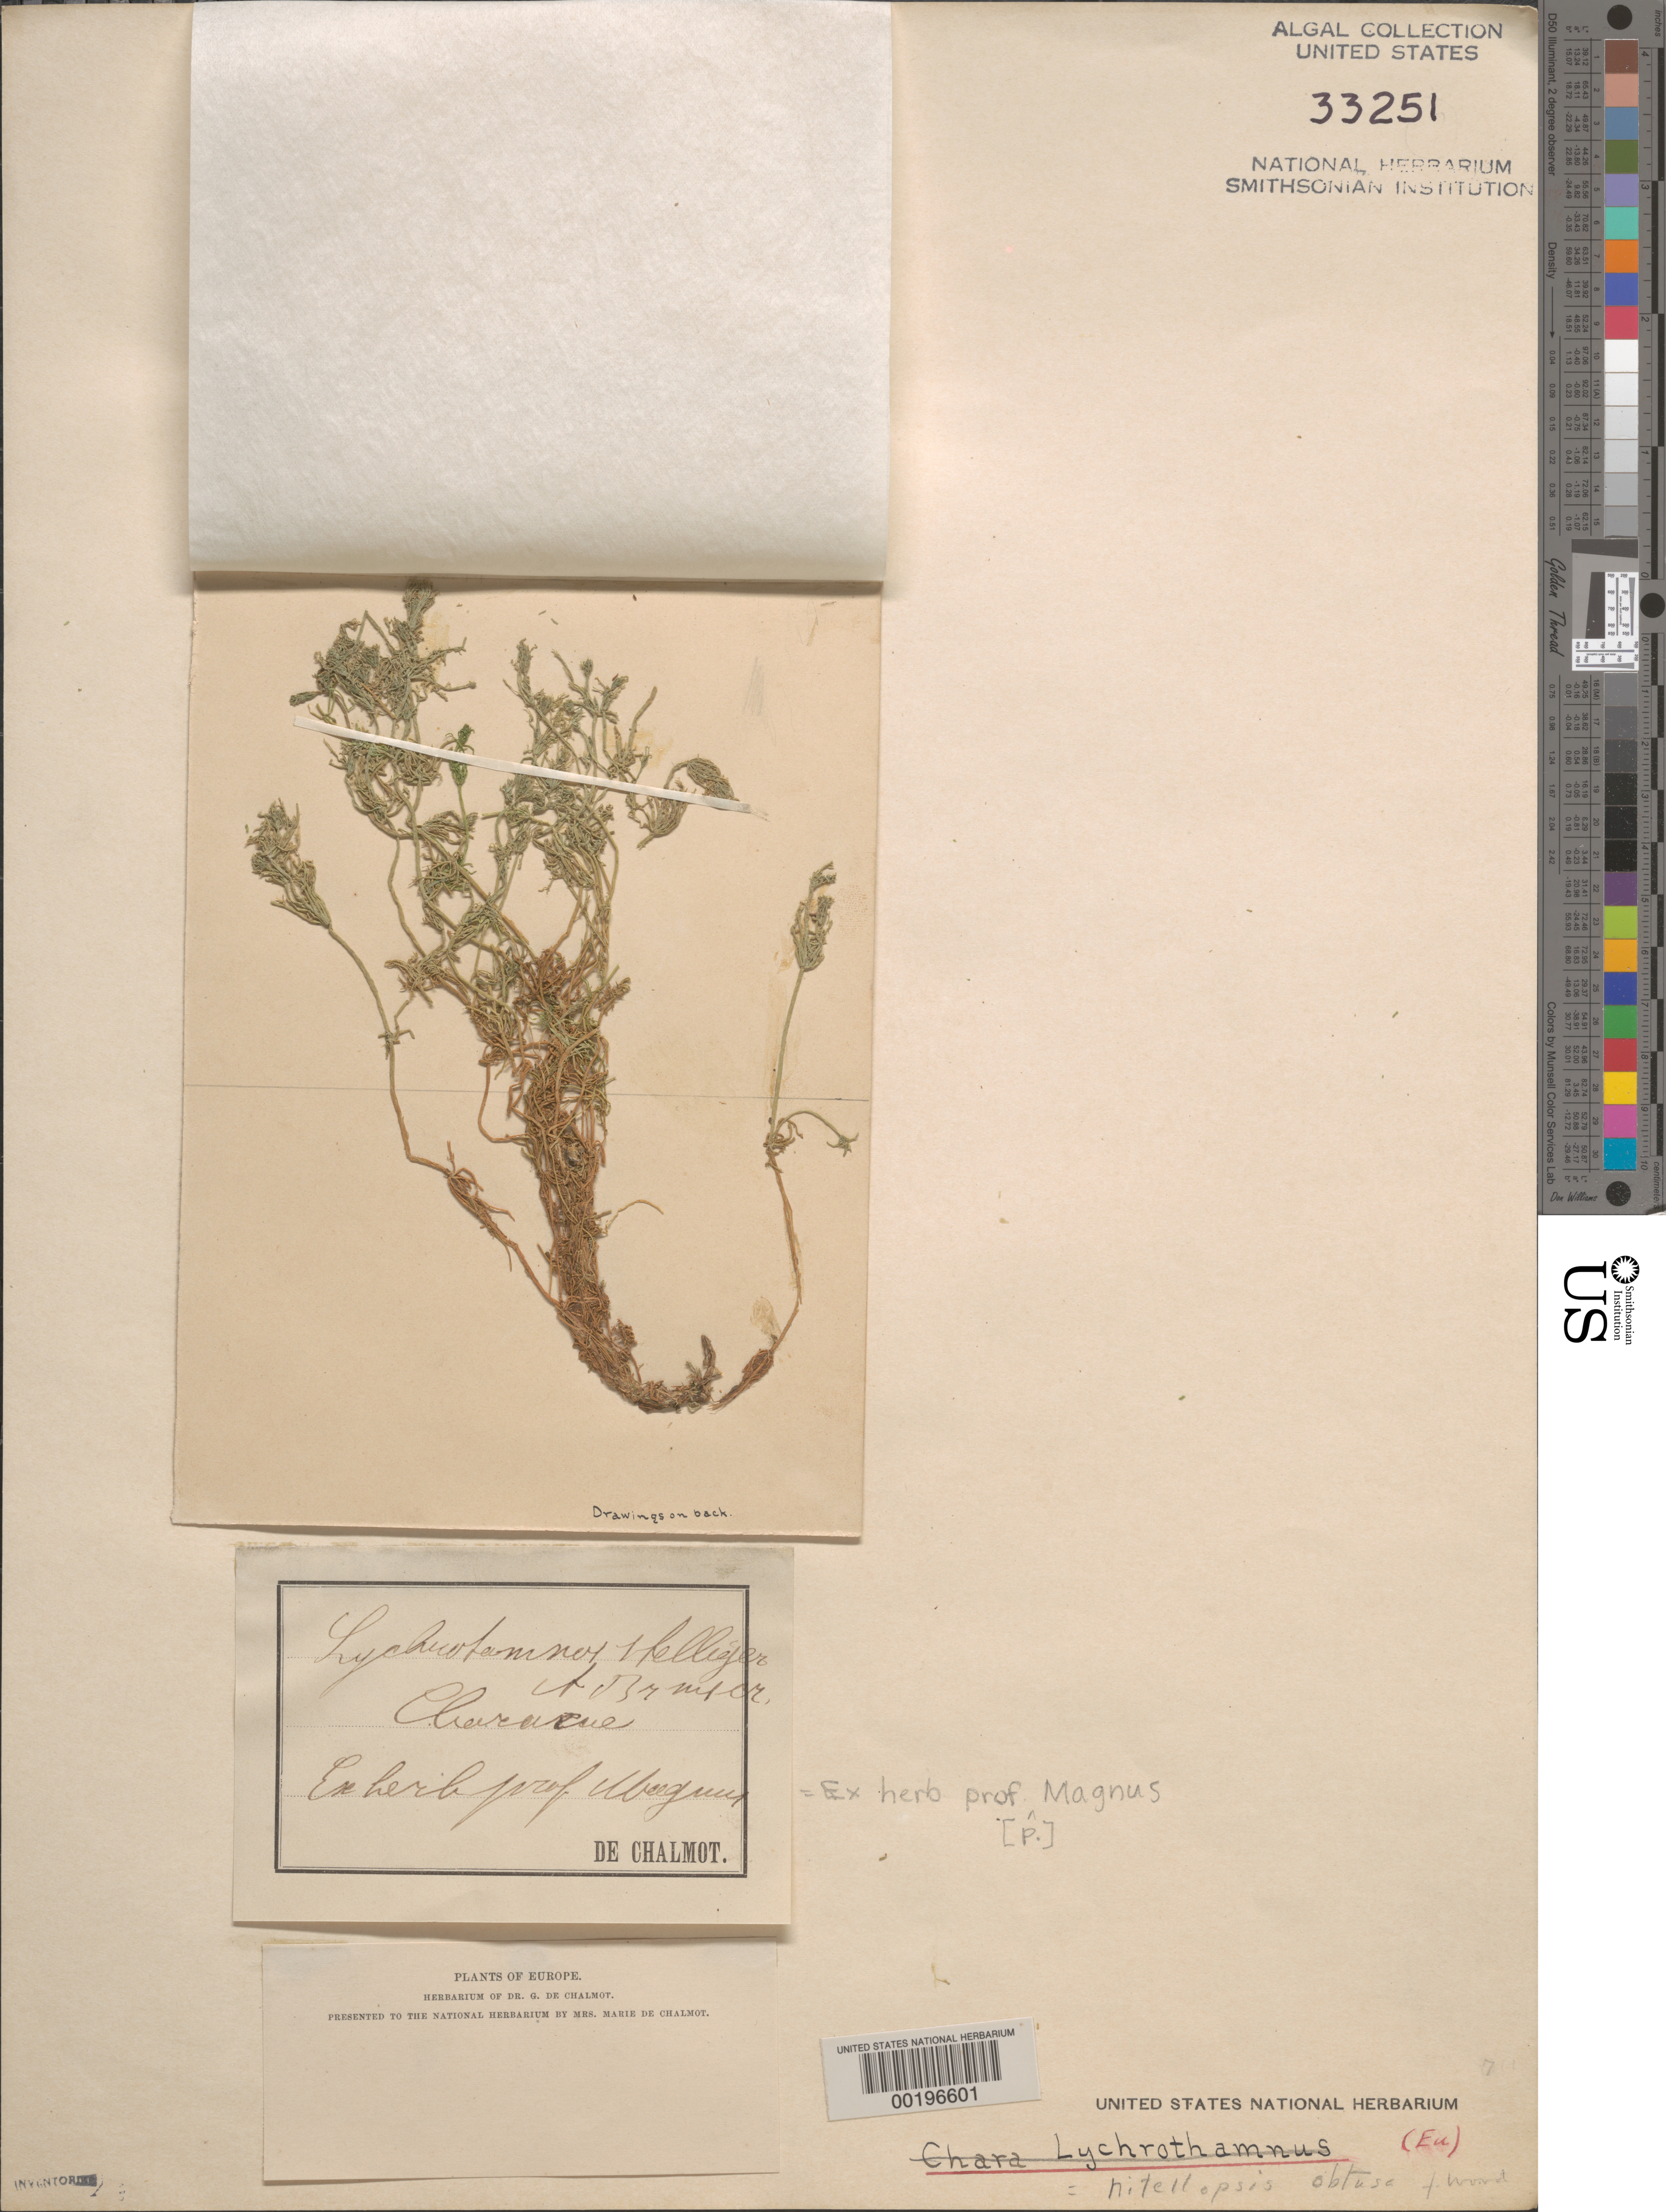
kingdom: Plantae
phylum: Charophyta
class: Charophyceae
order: Charales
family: Characeae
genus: Nitellopsis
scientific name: Nitellopsis obtusa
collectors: ex herb. P.W. Magnus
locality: Europe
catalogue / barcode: US 33251